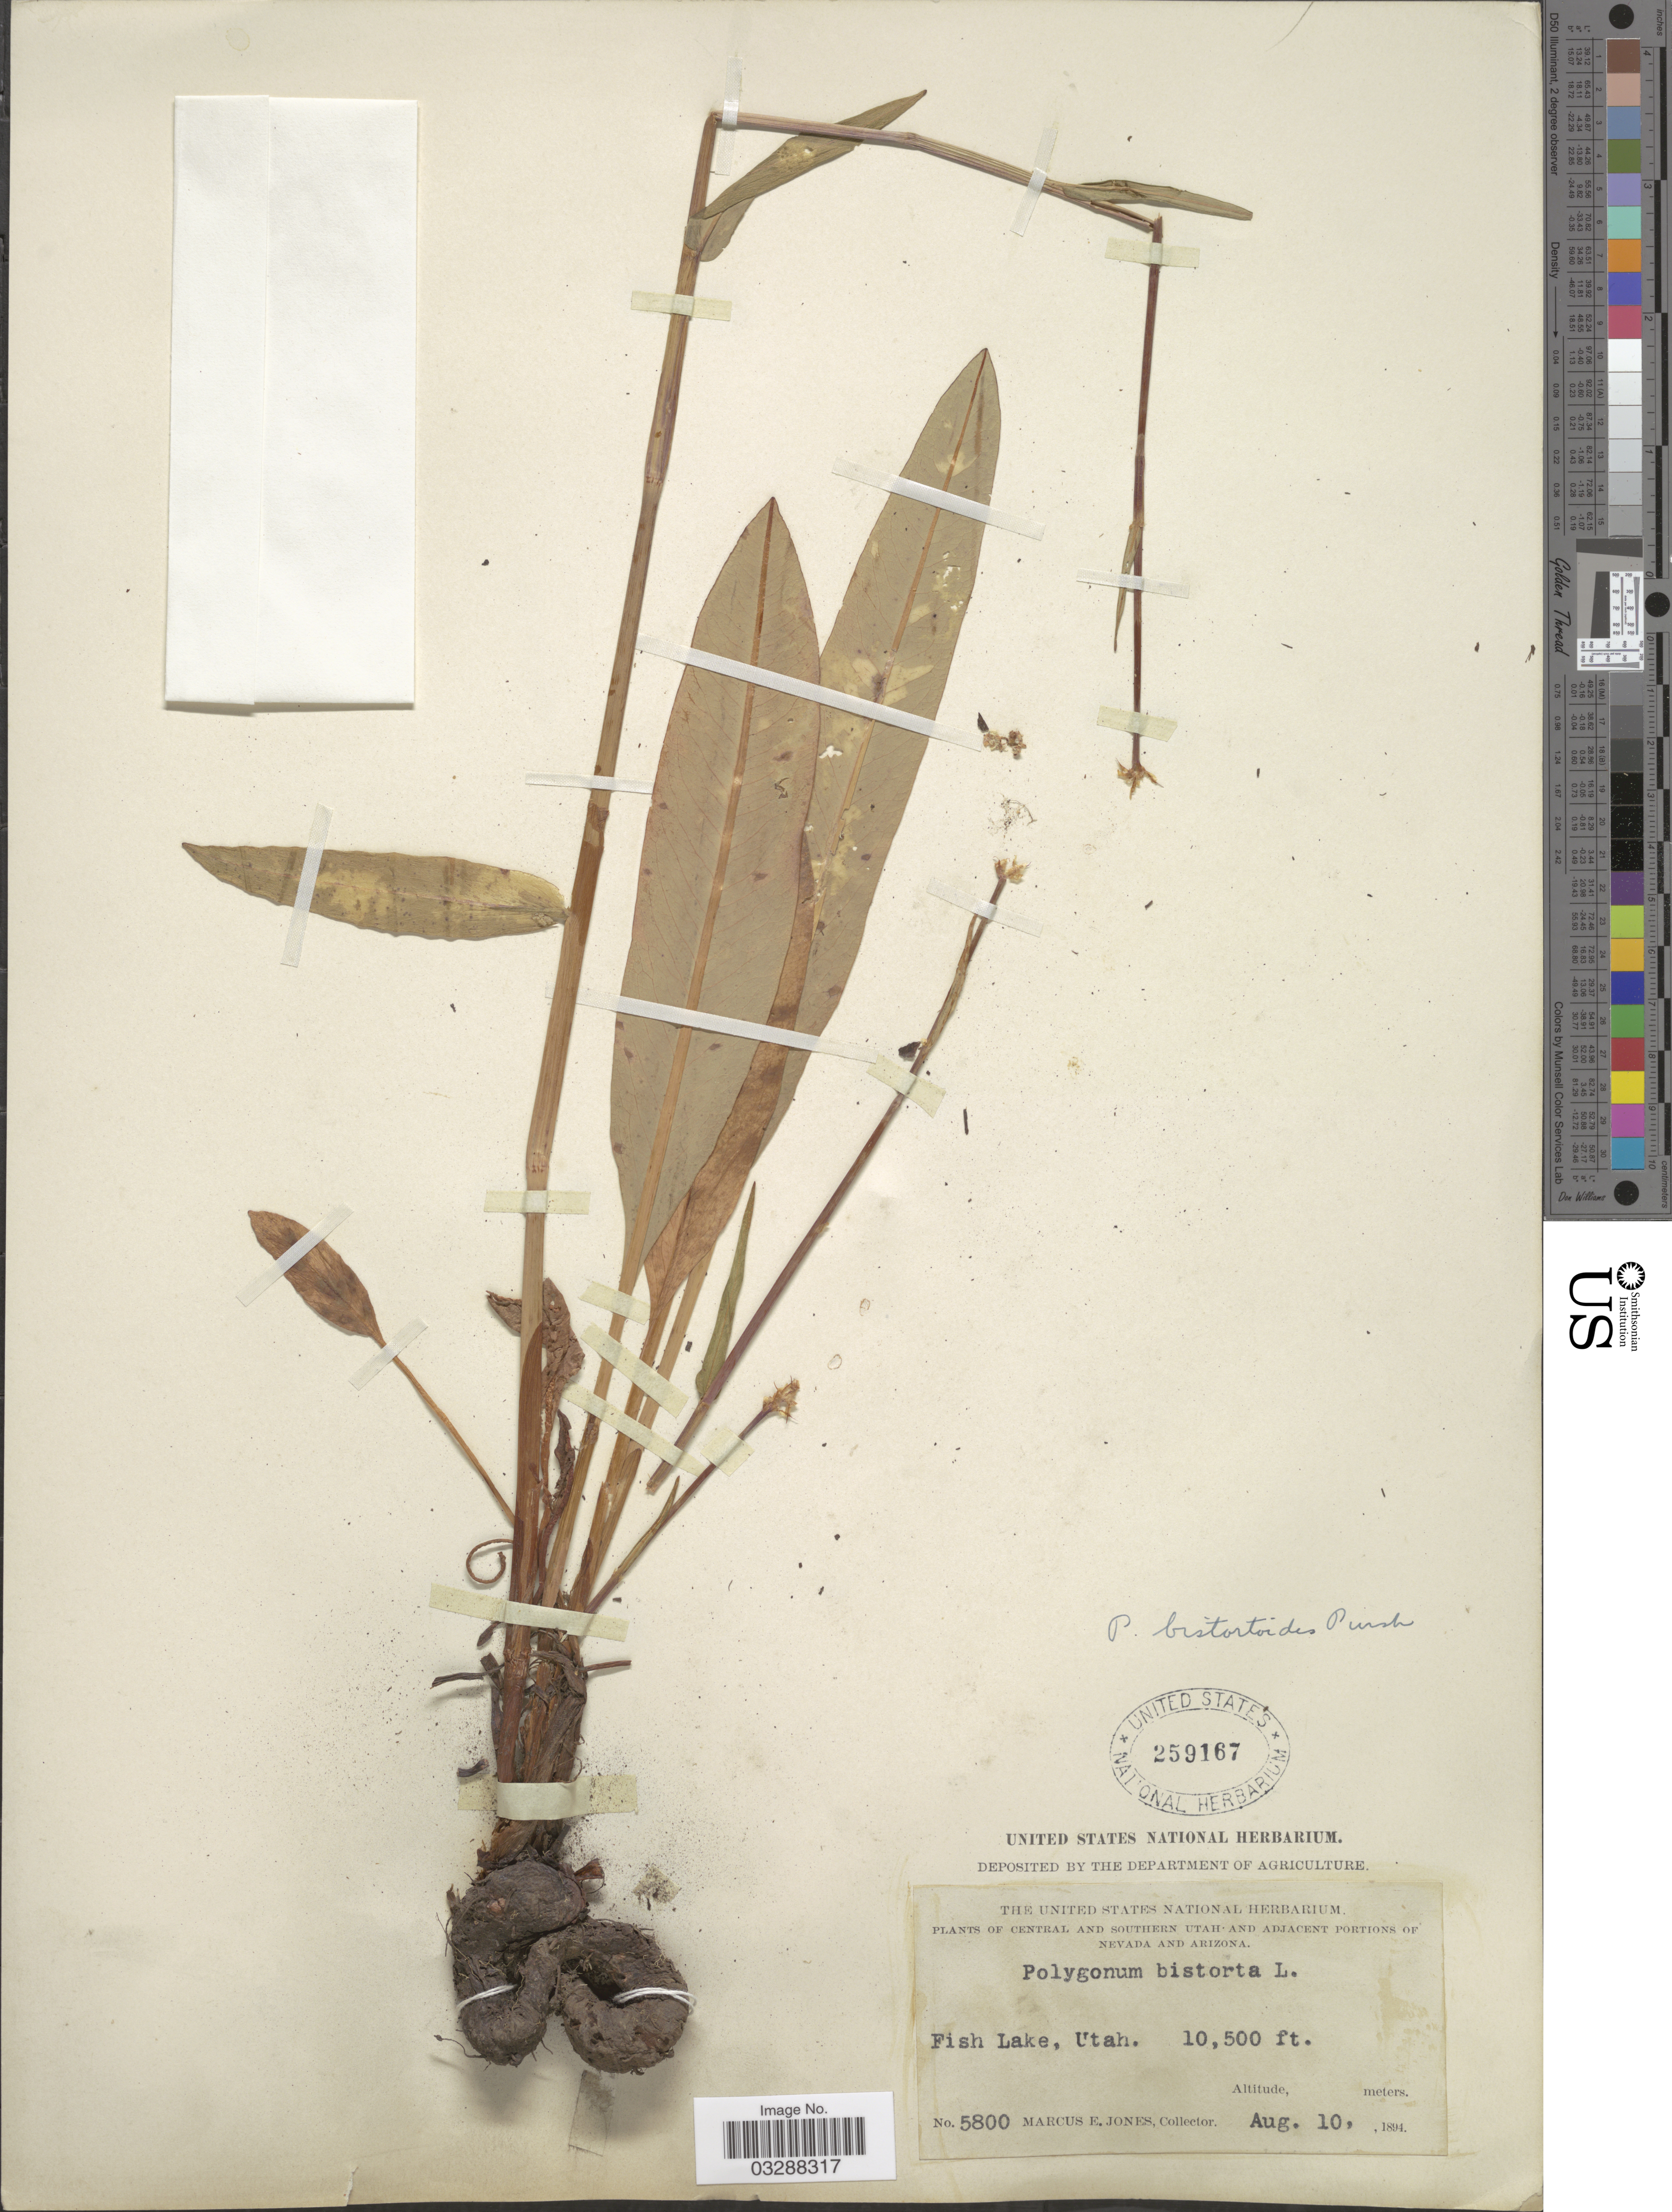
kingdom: Plantae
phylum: Tracheophyta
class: Magnoliopsida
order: Caryophyllales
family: Polygonaceae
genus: Bistorta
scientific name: Bistorta bistortoides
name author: (Pursh) Small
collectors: M. E. Jones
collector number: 5800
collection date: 1894-08-10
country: United States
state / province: Utah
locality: Central and Southern Utah, Fish Lake.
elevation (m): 3200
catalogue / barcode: US 259167